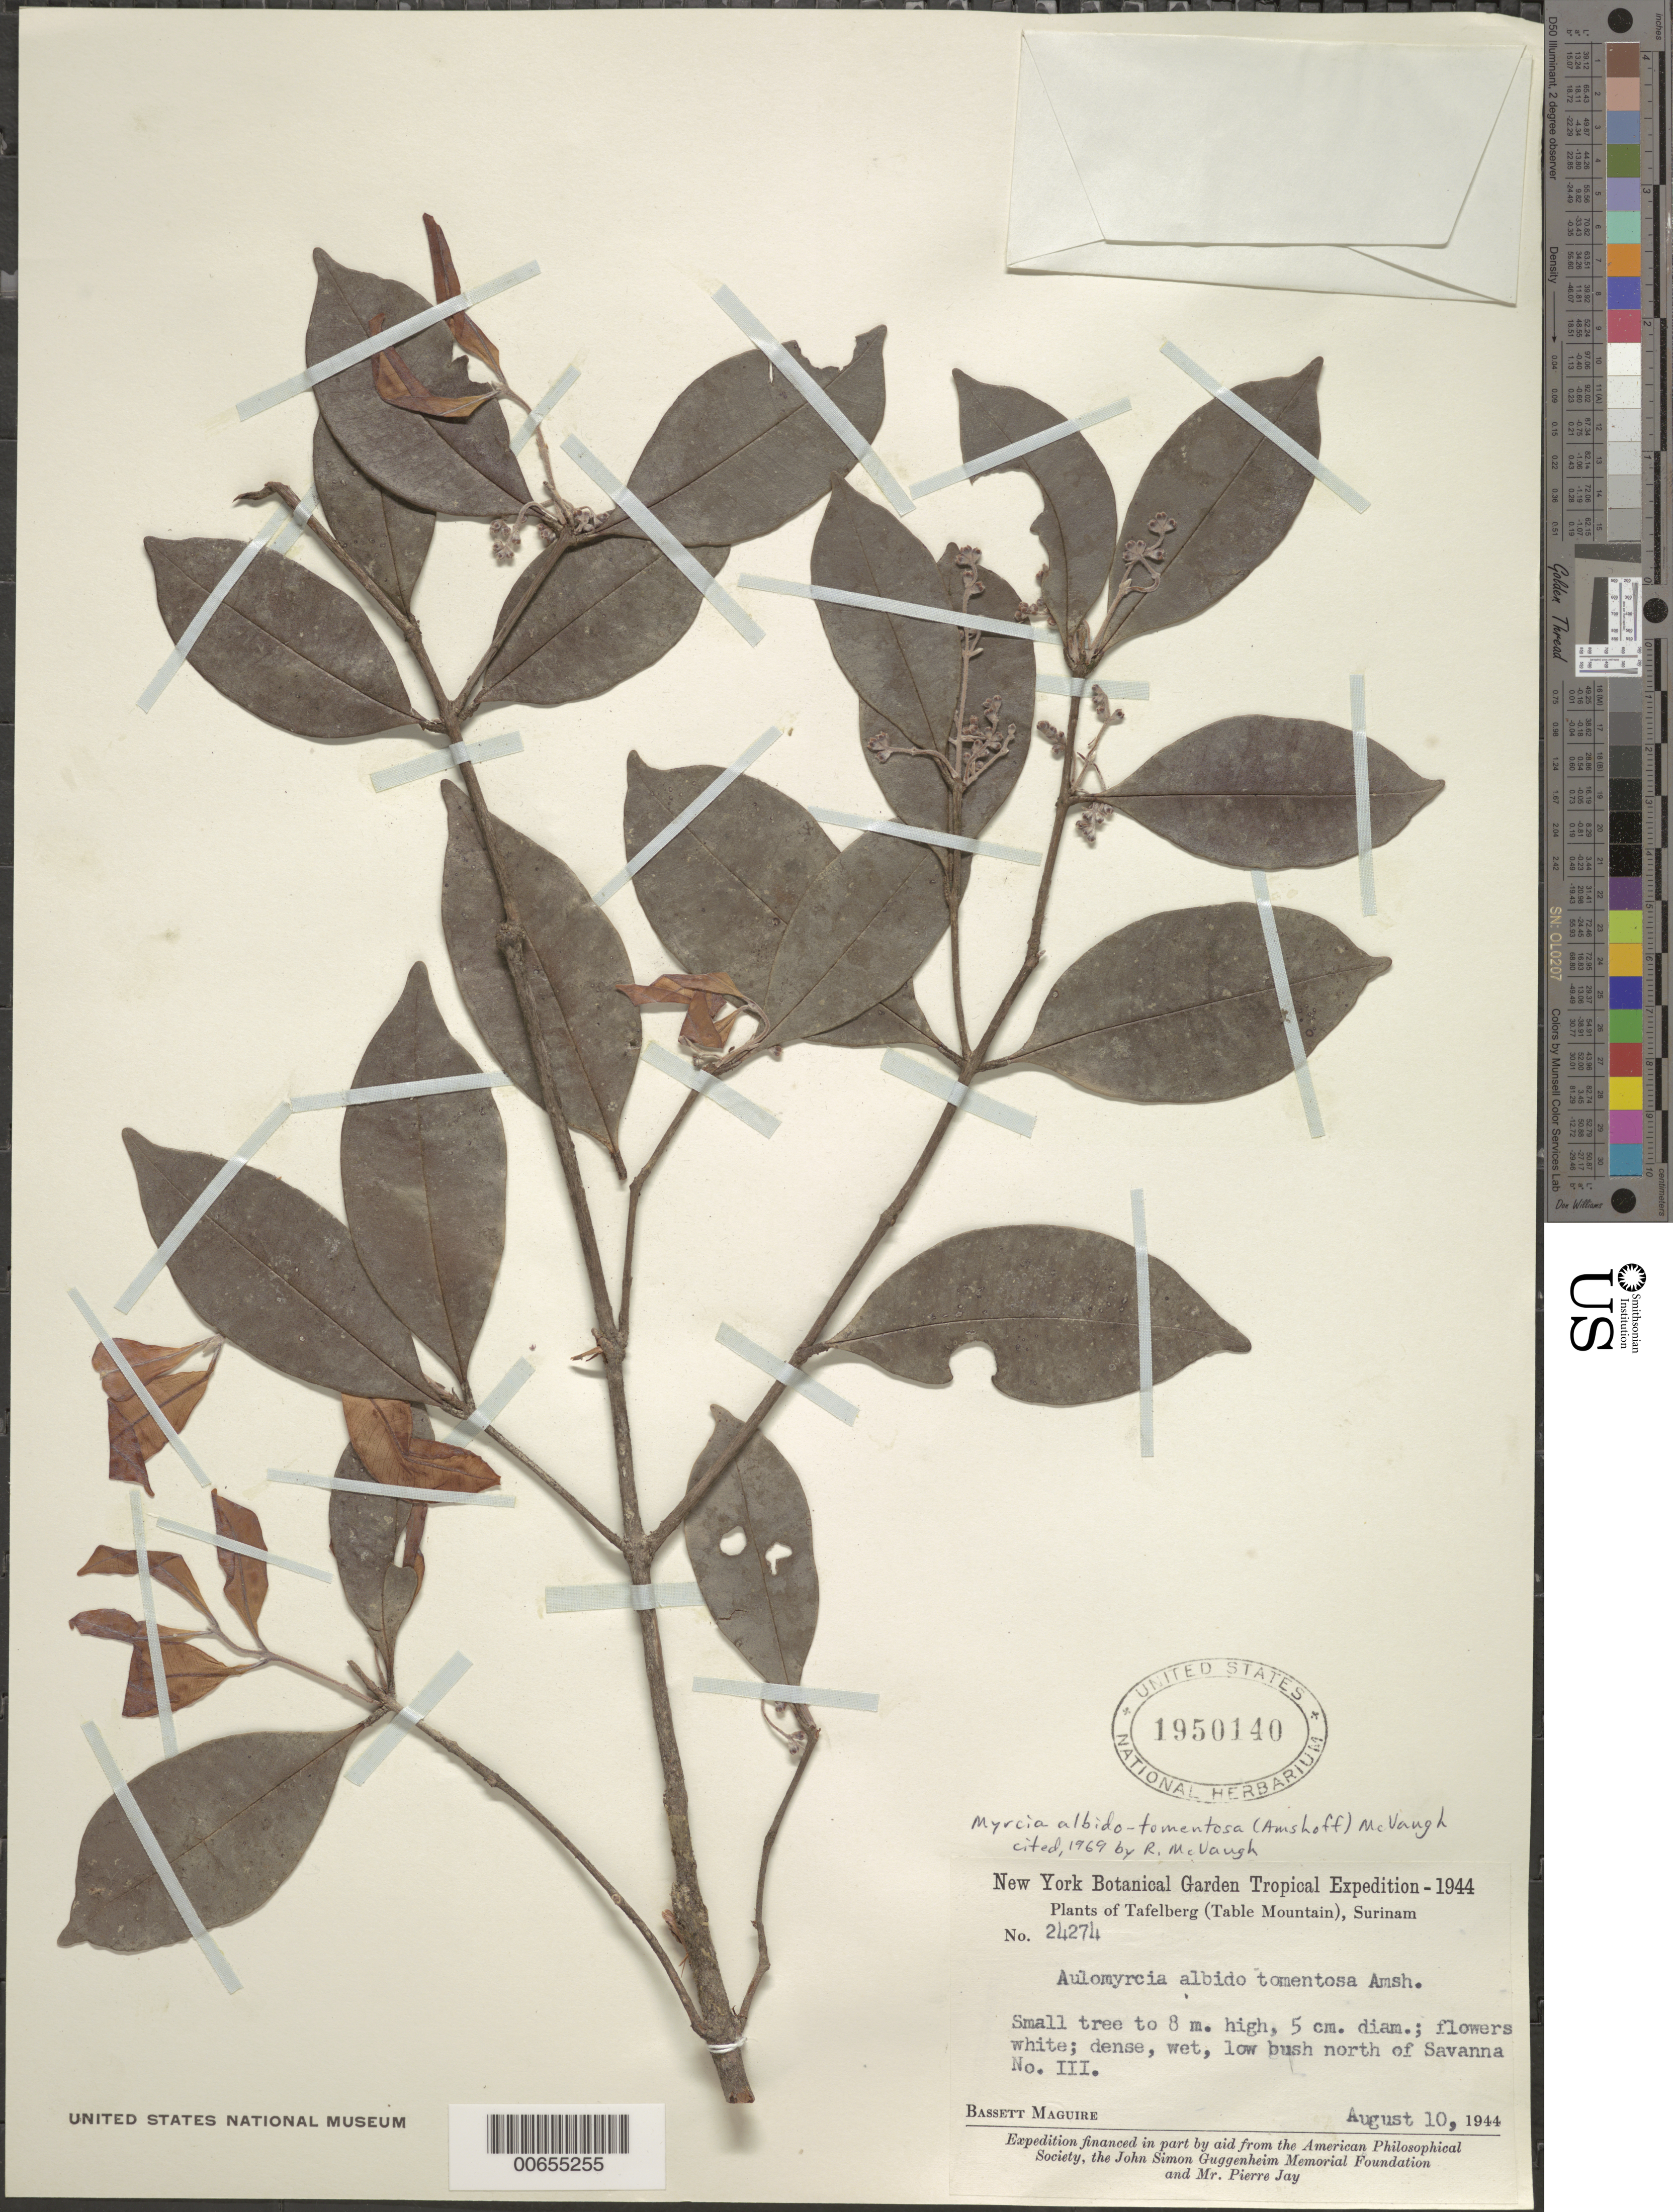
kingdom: Plantae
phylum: Tracheophyta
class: Magnoliopsida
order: Myrtales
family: Myrtaceae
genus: Myrcia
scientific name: Myrcia amazonica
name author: DC.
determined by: McVaugh, R.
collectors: B. Maguire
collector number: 24274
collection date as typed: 10-Aug-44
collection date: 1944-08-10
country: Suriname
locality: Tafelberg (Table Mountain), Savanna III, N of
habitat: Dense, wet, low bush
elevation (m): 565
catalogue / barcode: US 1950140